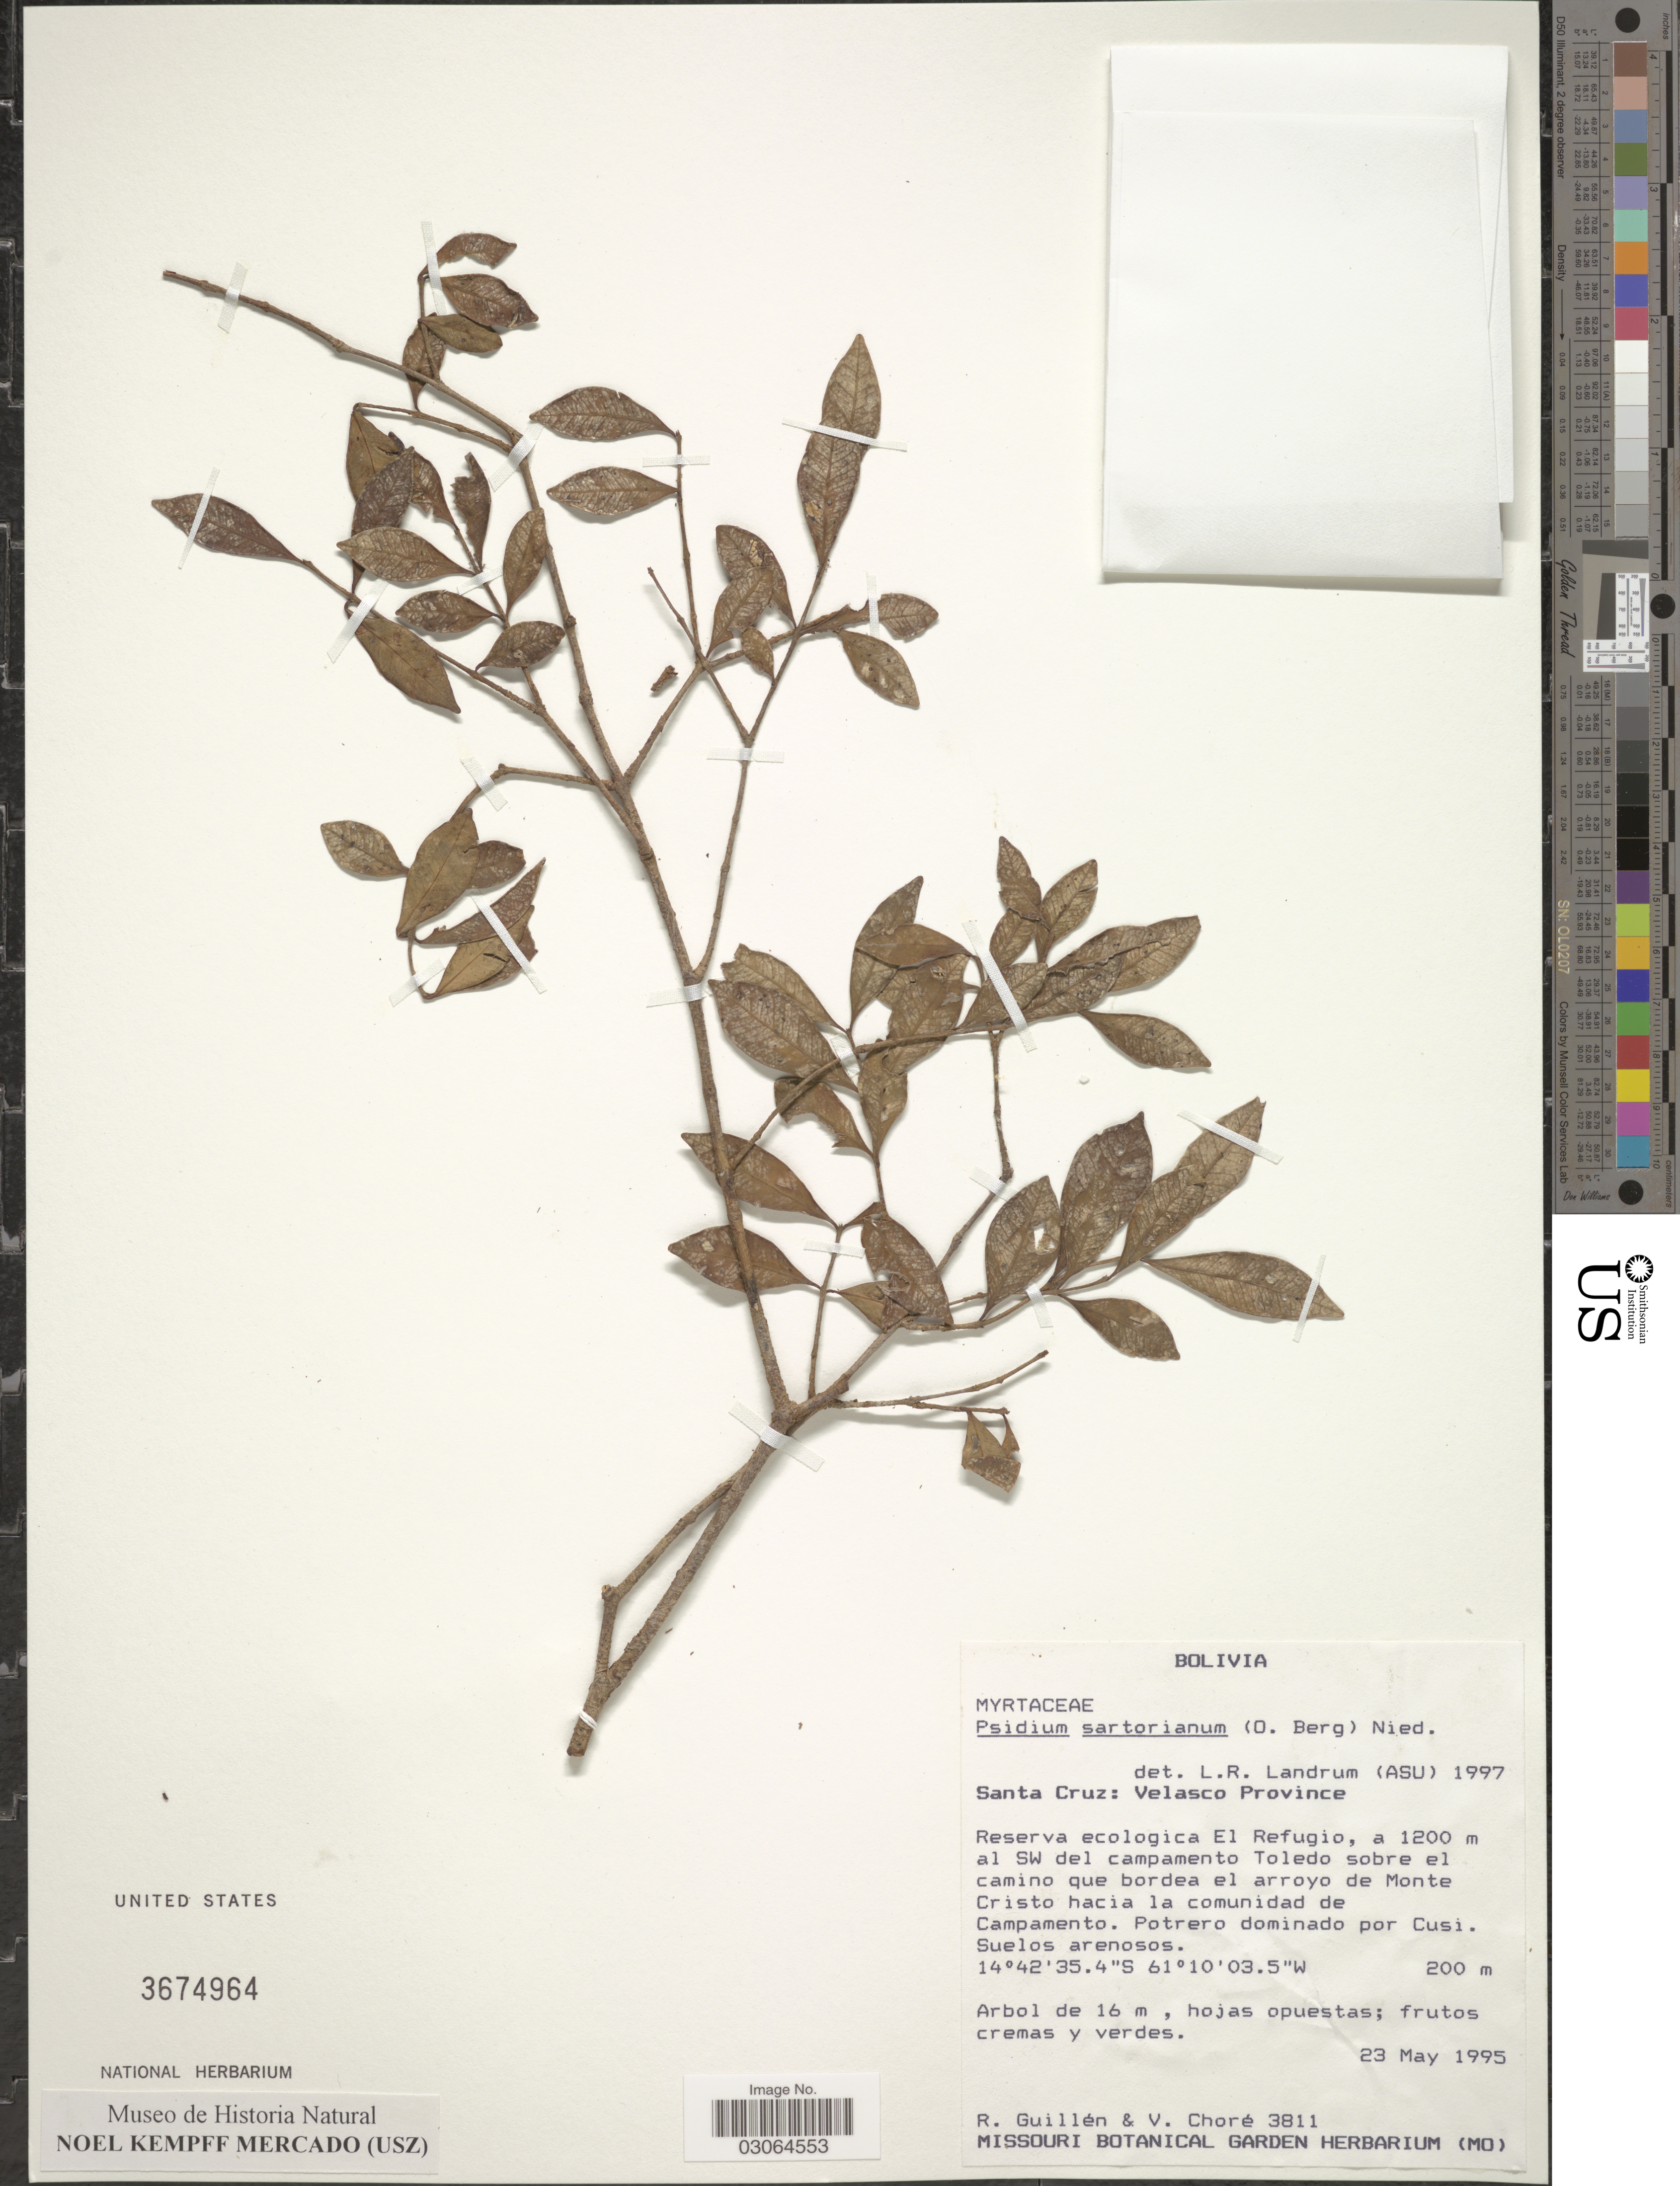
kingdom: Plantae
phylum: Tracheophyta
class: Magnoliopsida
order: Myrtales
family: Myrtaceae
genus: Psidium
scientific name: Psidium sartorianum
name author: (O. Berg) Nied.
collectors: R. Guillen & V. Chore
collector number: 3811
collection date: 1995-05-23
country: Bolivia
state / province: Santa Cruz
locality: Velasco Province, Reserva ecologica El Refugio, a 1200 m al SW del campamento Toledo sobre el camino que bordea al arroyo de Monte Cristo hacia la comunidad de Campamento. Potrero dominado por Cusi.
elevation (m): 200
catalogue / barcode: US 3674964